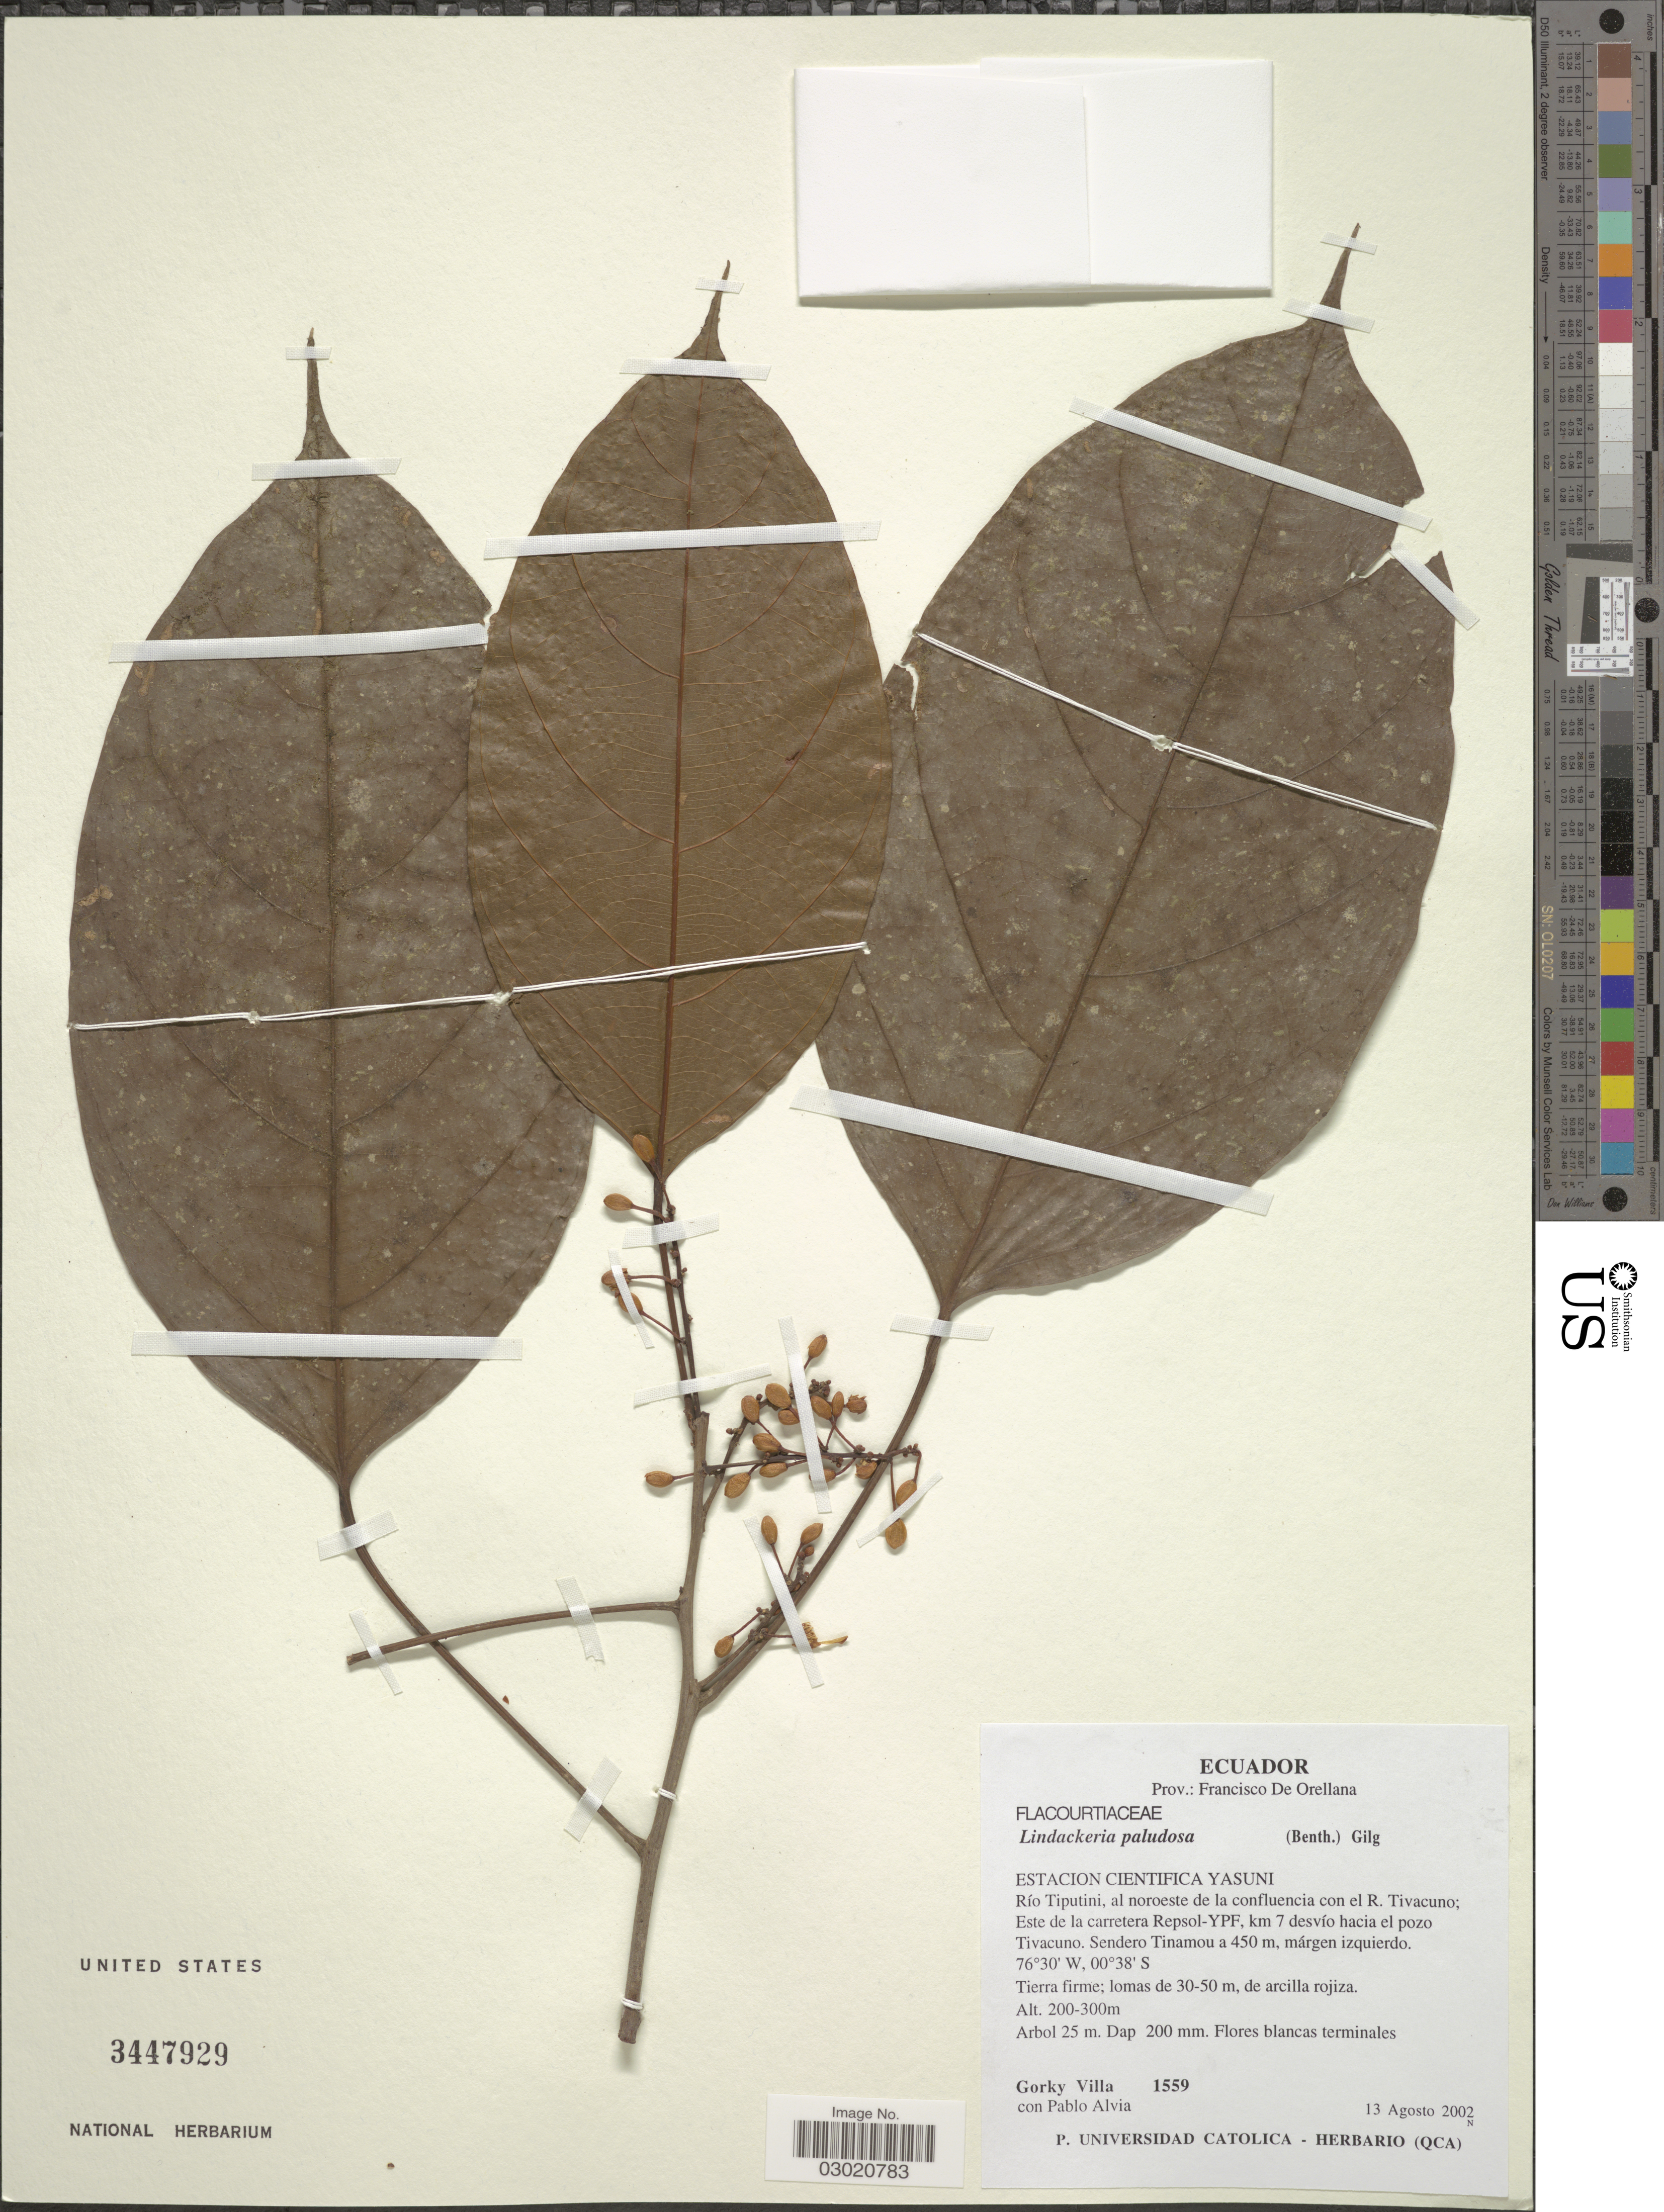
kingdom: Plantae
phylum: Tracheophyta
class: Magnoliopsida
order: Malpighiales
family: Achariaceae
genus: Lindackeria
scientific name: Lindackeria paludosa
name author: (Benth.) Gilg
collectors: G. Villa & P. Alvia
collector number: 1559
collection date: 2002-08-13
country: Ecuador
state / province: Orellana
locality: Prov.: Francisco De Orellana, Estacion Cientifica Yasuni, Río Tiputini, al noroeste de la confluencia con el R. Tivacuno; Este de la carretera Repsol-YPF, km 7 desvío hacia el pozo Tivacuno, Sendero Tinamou a 450 m.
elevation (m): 200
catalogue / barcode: US 3447929